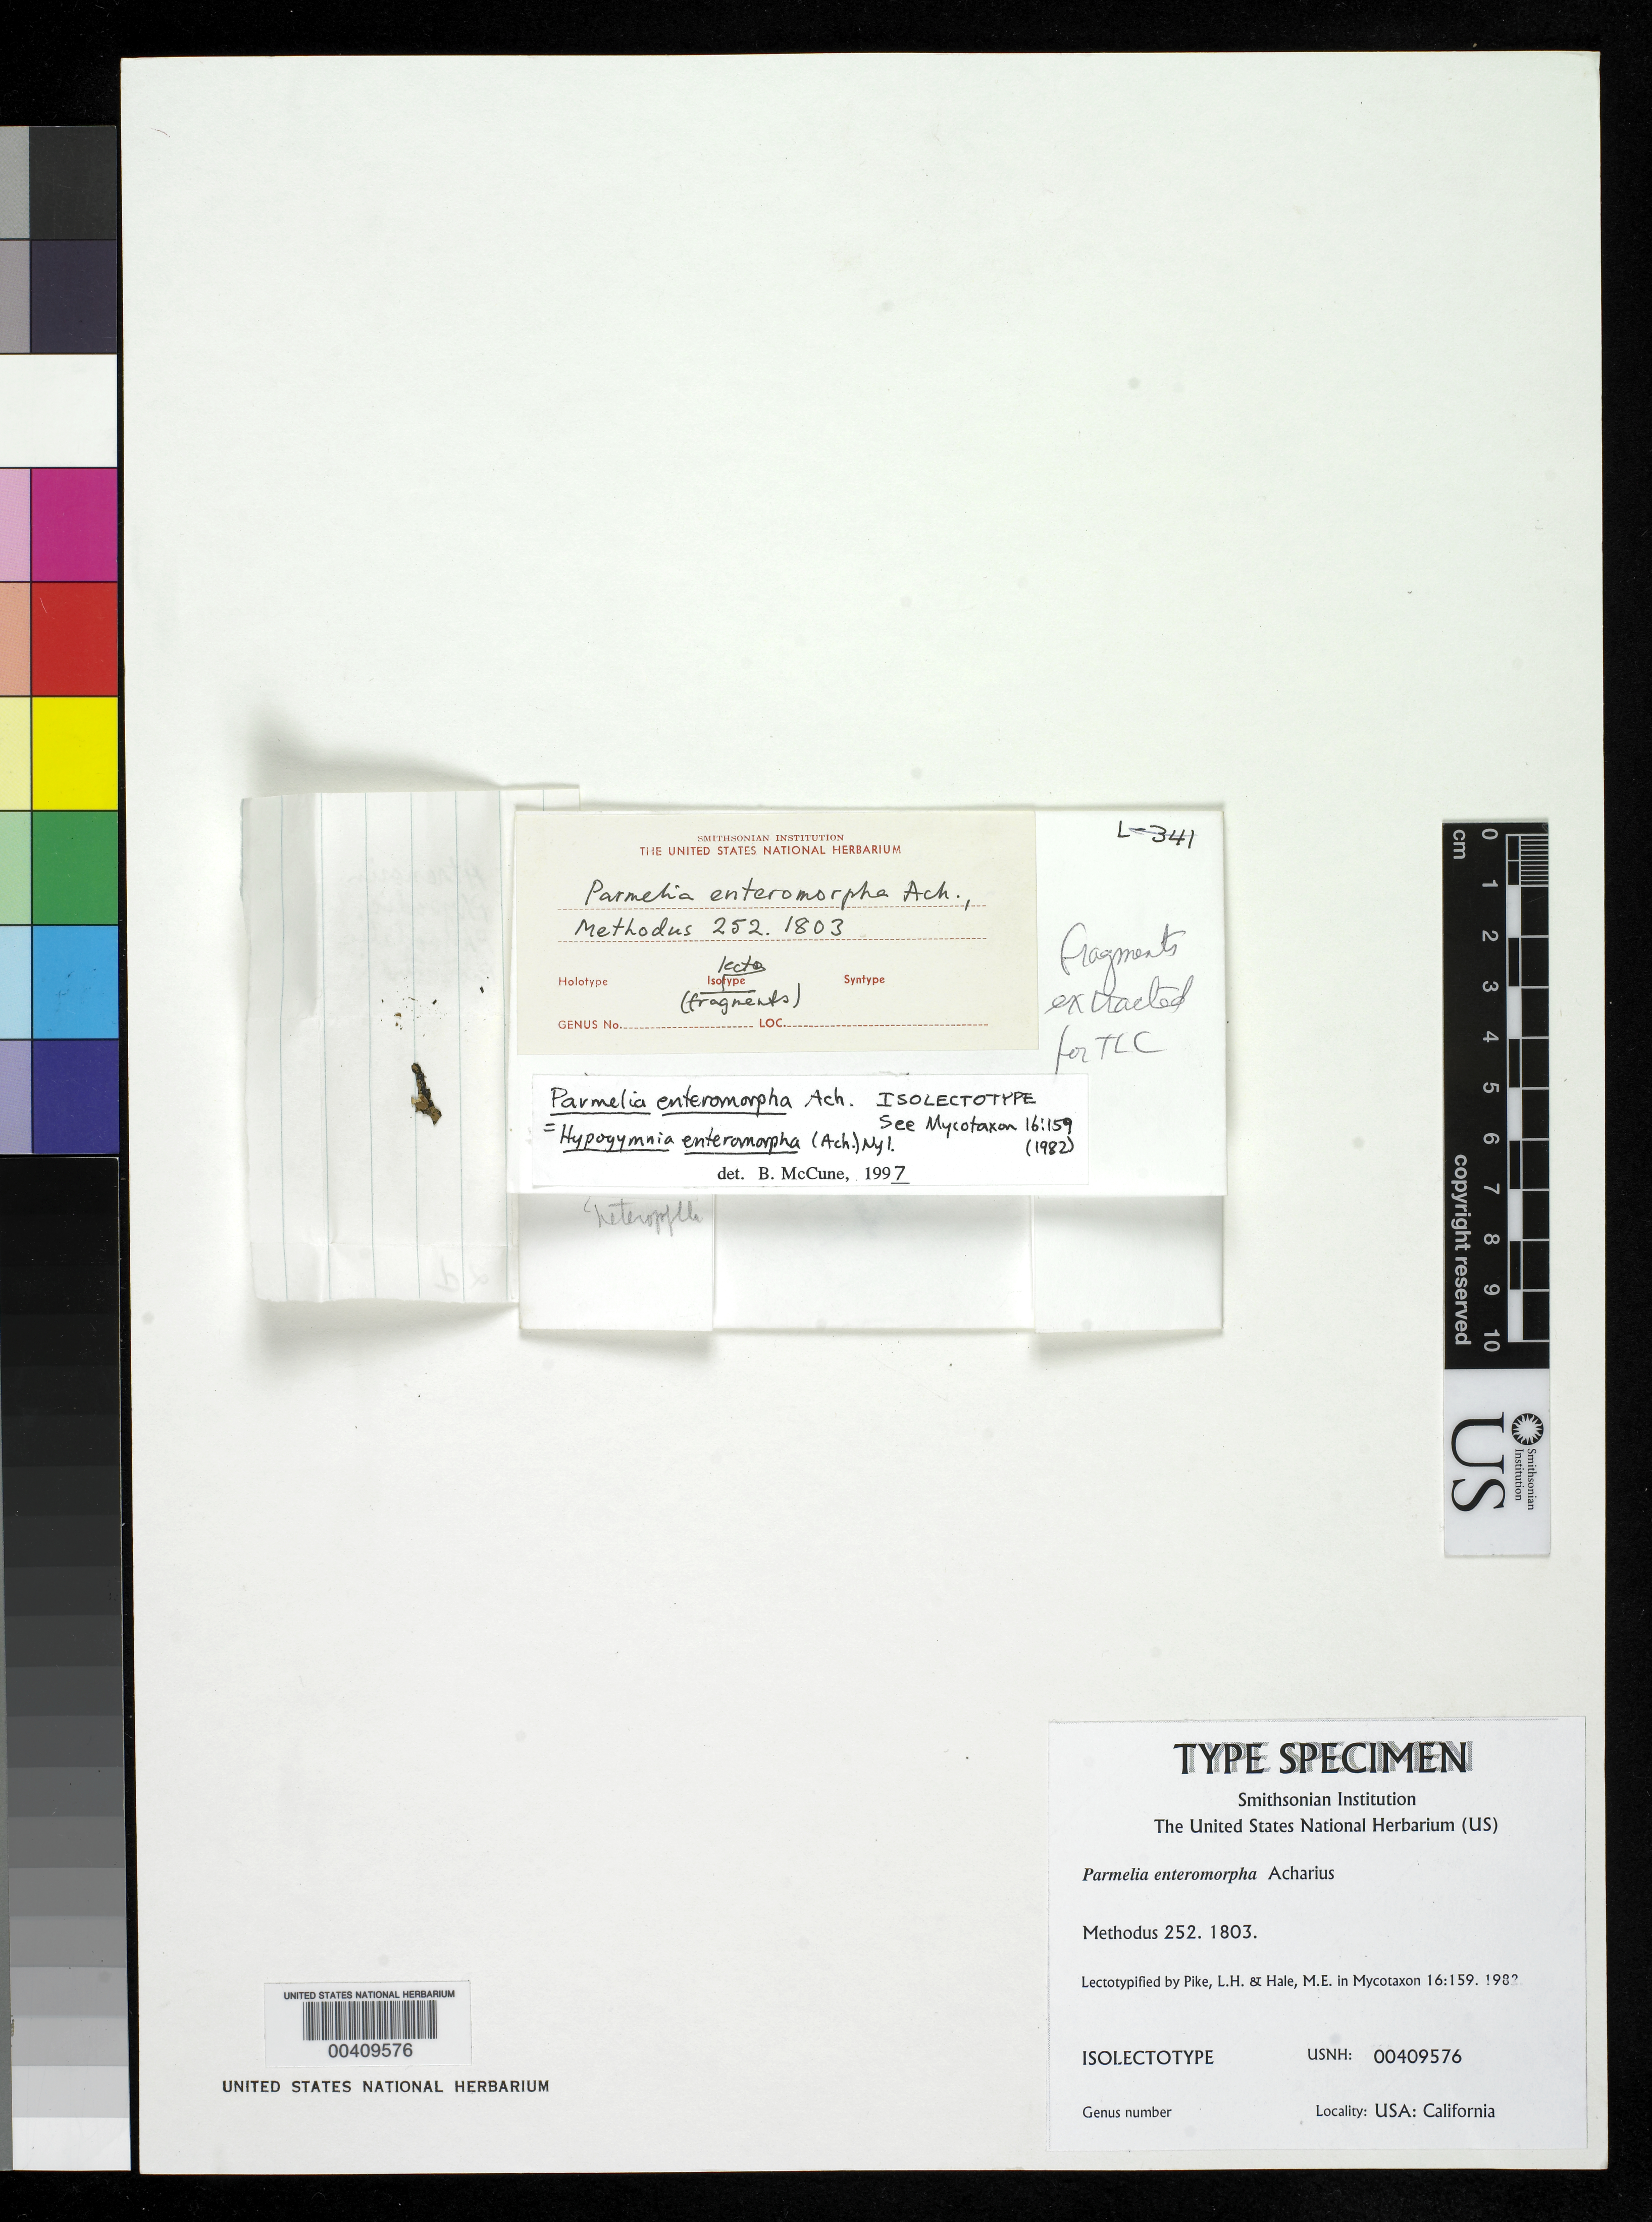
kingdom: Fungi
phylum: Ascomycota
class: Lecanoromycetes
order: Lecanorales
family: Parmeliaceae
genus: Parmelia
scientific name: Parmelia enteromorpha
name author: Ach.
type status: Isolectotype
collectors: A. Menzies & J. E. Smith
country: United States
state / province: California